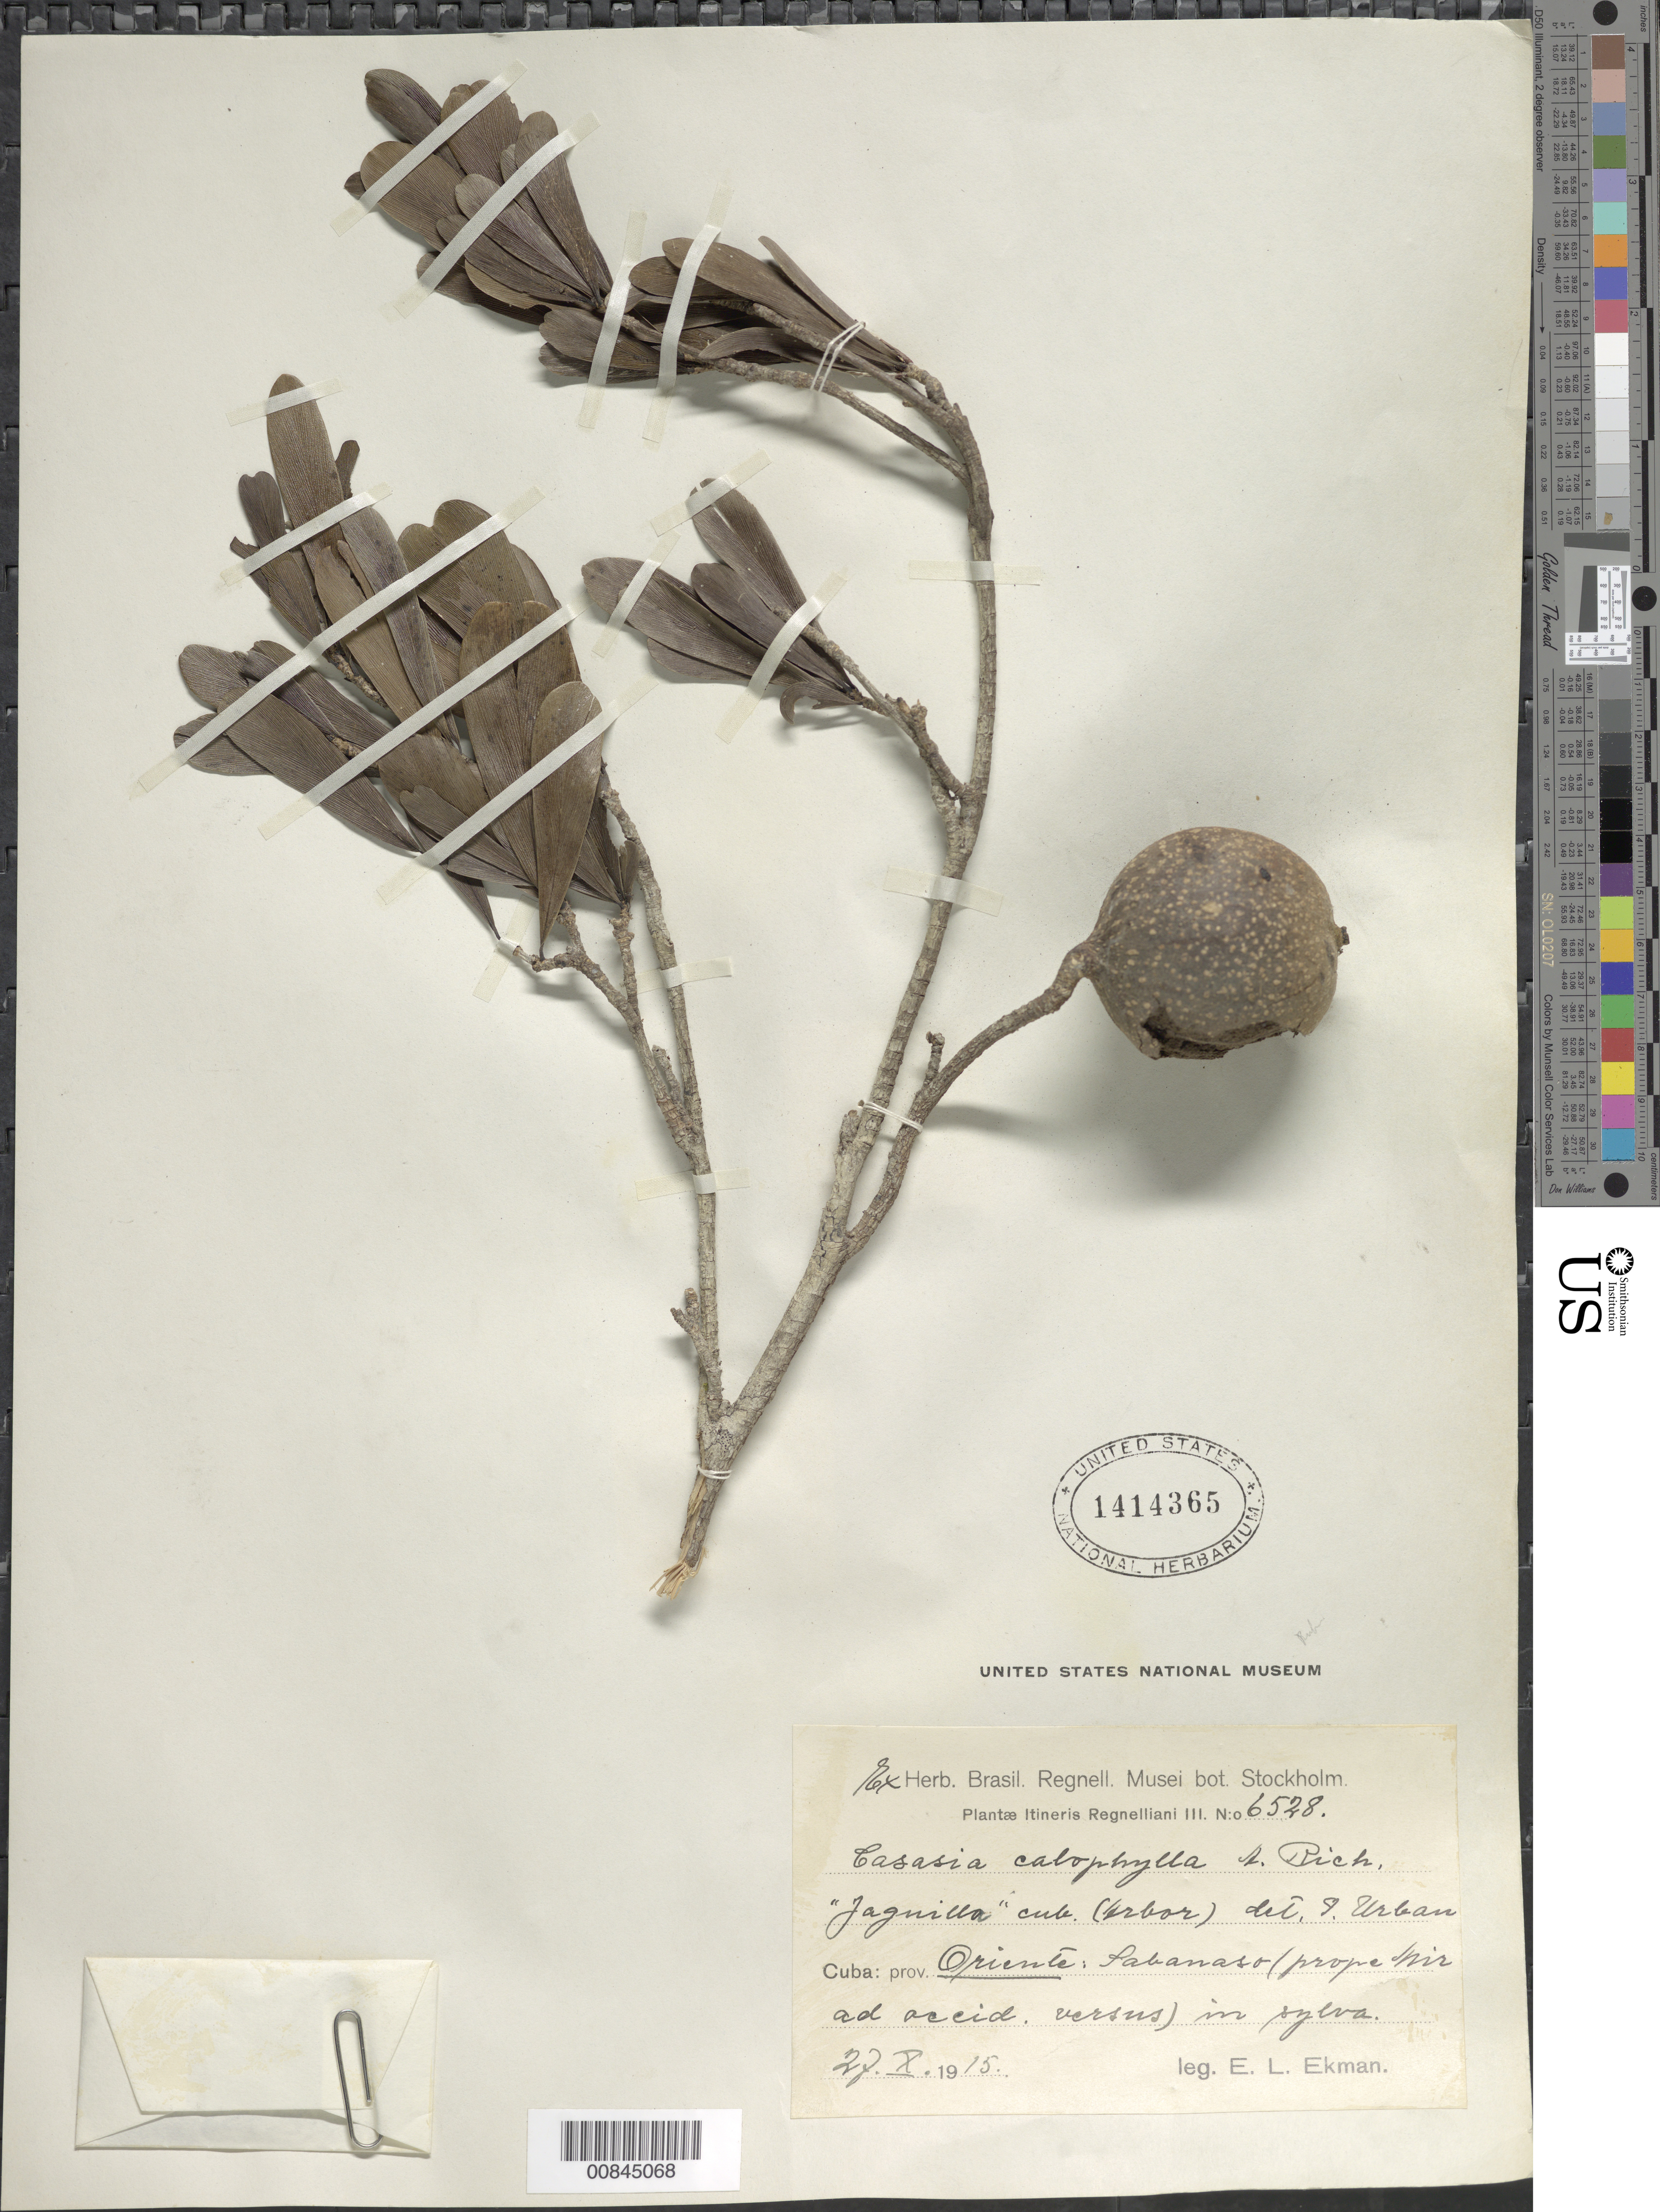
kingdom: Plantae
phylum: Tracheophyta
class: Magnoliopsida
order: Gentianales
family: Rubiaceae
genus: Casasia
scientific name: Casasia calophylla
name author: A. Rich.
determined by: Urban, Ignatz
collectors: E. L. Ekman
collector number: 6528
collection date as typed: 27 Oct 1915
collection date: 1915-10-27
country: Cuba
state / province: Oriente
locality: Sabanaso (prope Mir ad accid. versus) in sylva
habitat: Sabanaso or in sylva (?)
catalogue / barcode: US 1414365